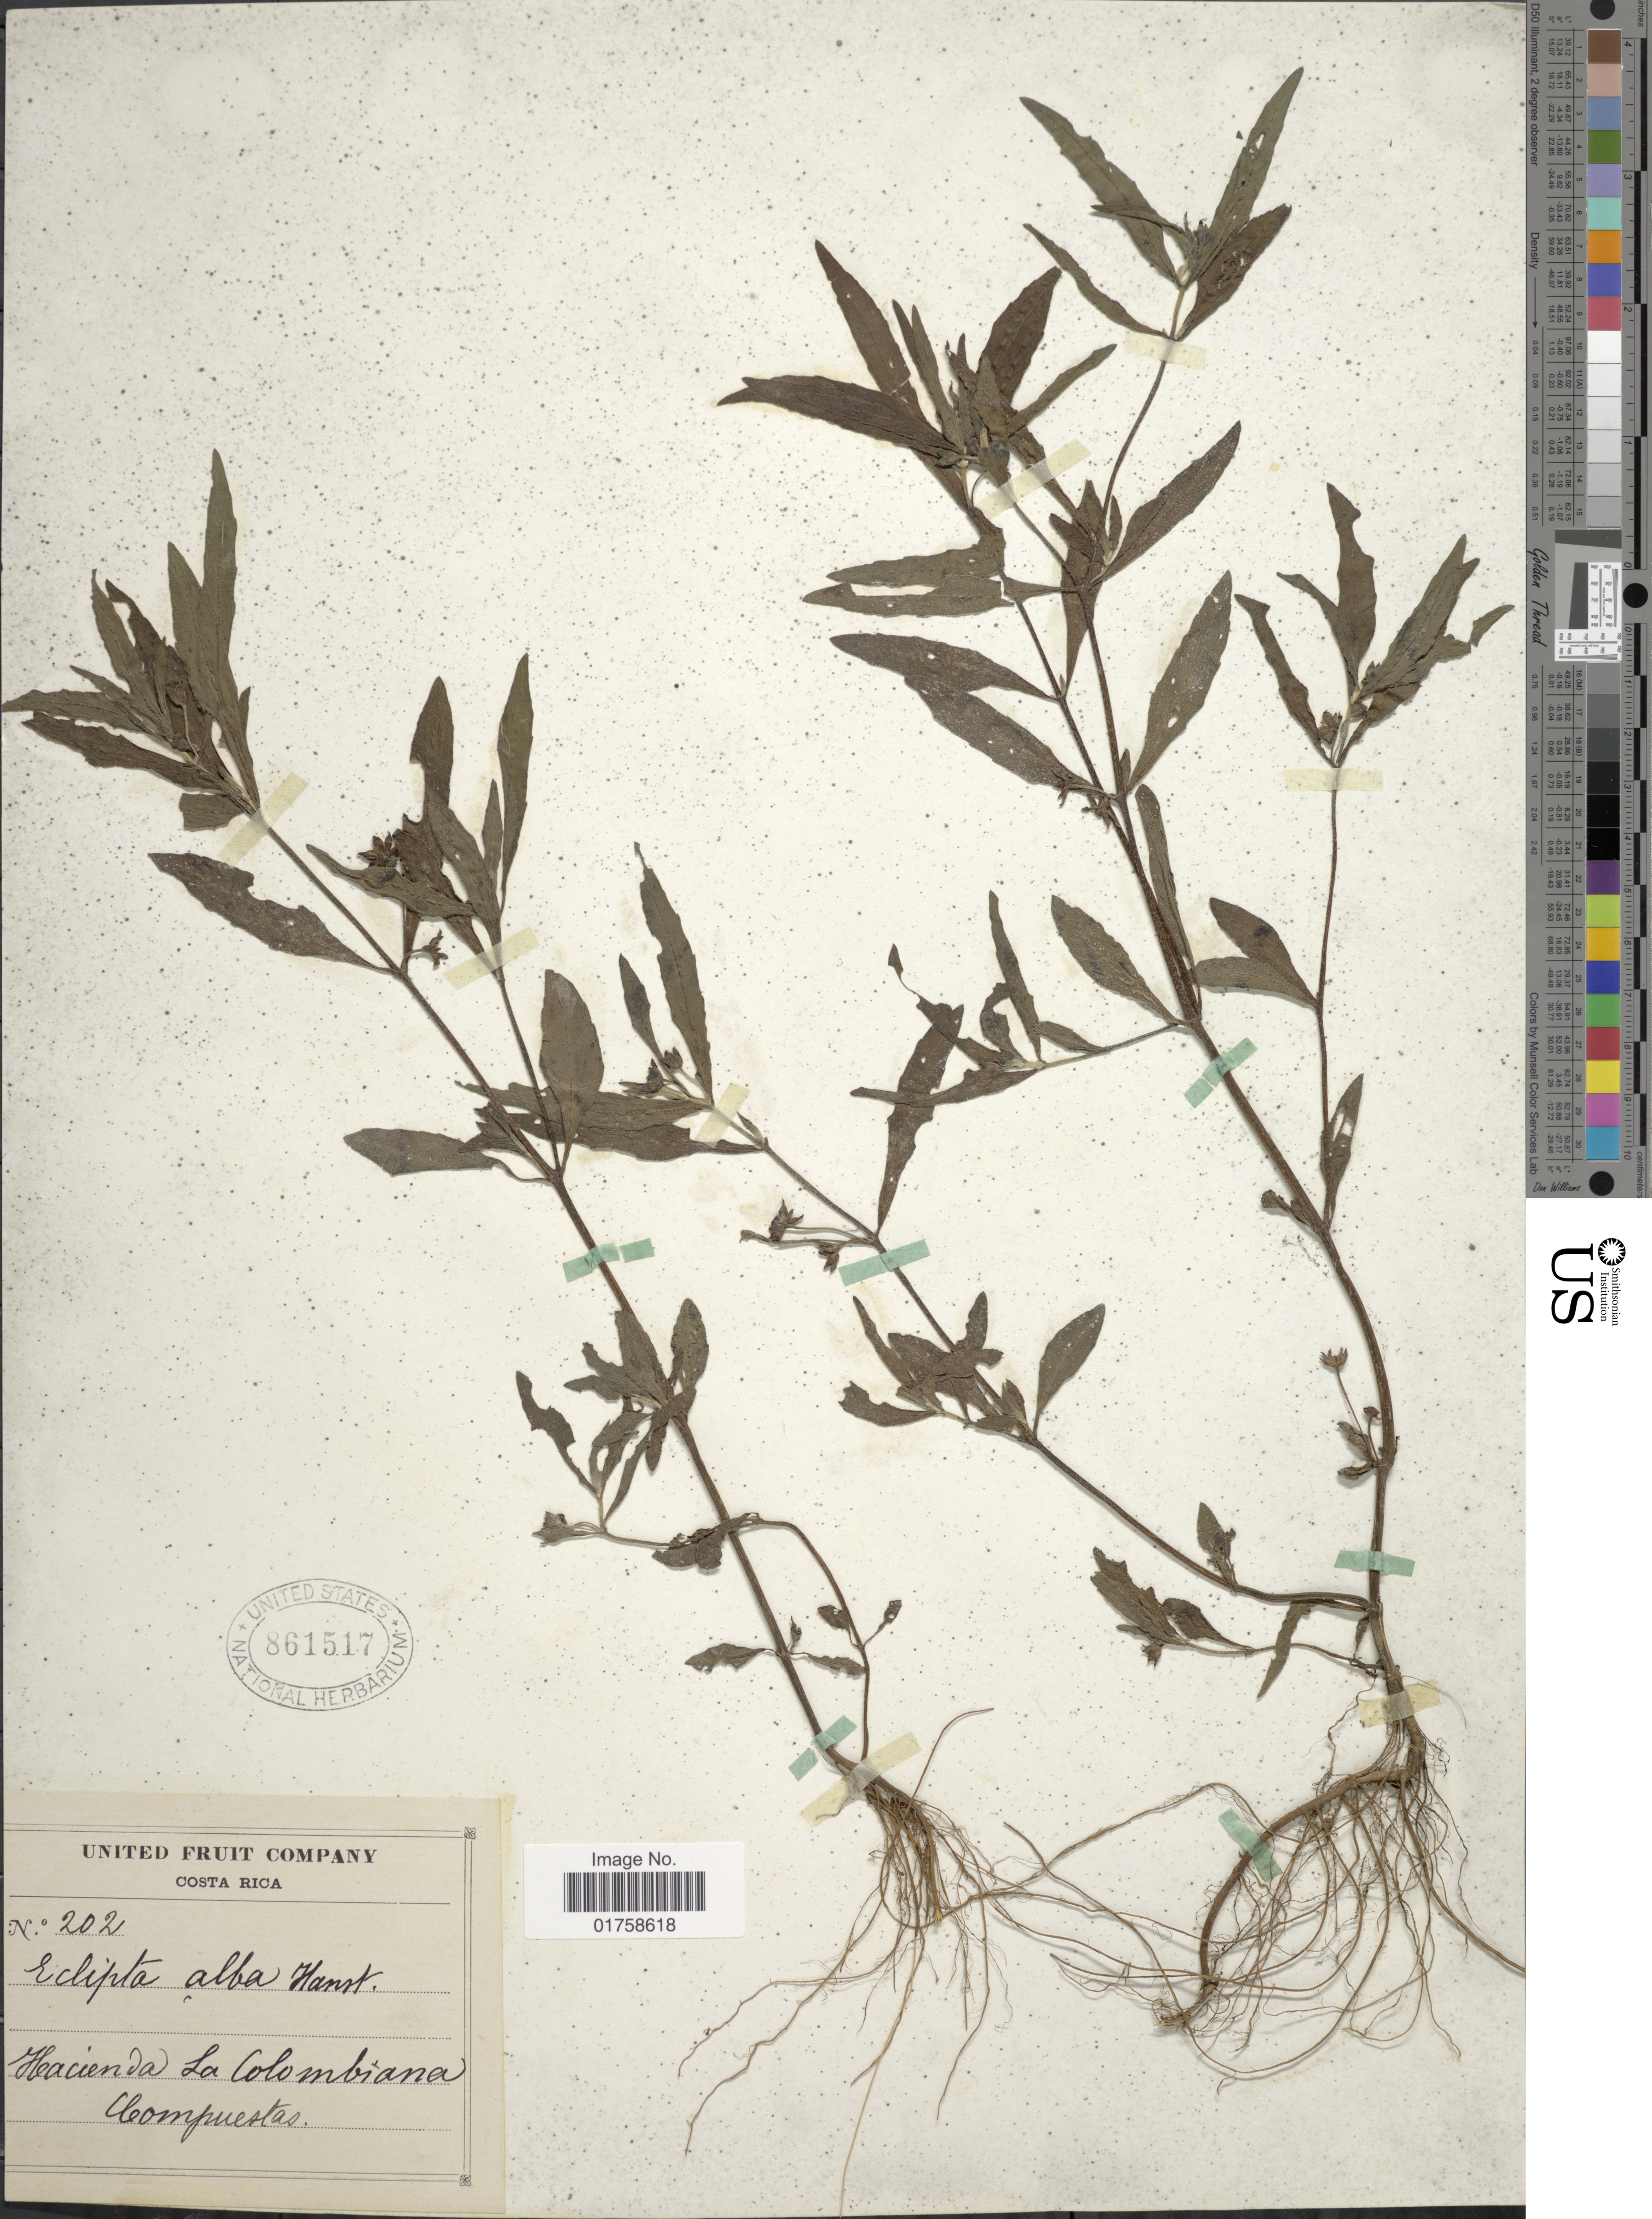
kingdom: Plantae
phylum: Tracheophyta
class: Magnoliopsida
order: Asterales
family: Asteraceae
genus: Eclipta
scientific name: Eclipta alba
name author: (L.) Hassk.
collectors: United Fruit Company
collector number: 202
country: Costa Rica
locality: Costa Rica. Hacienda La Colombiana. Compuestas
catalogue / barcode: US 861517